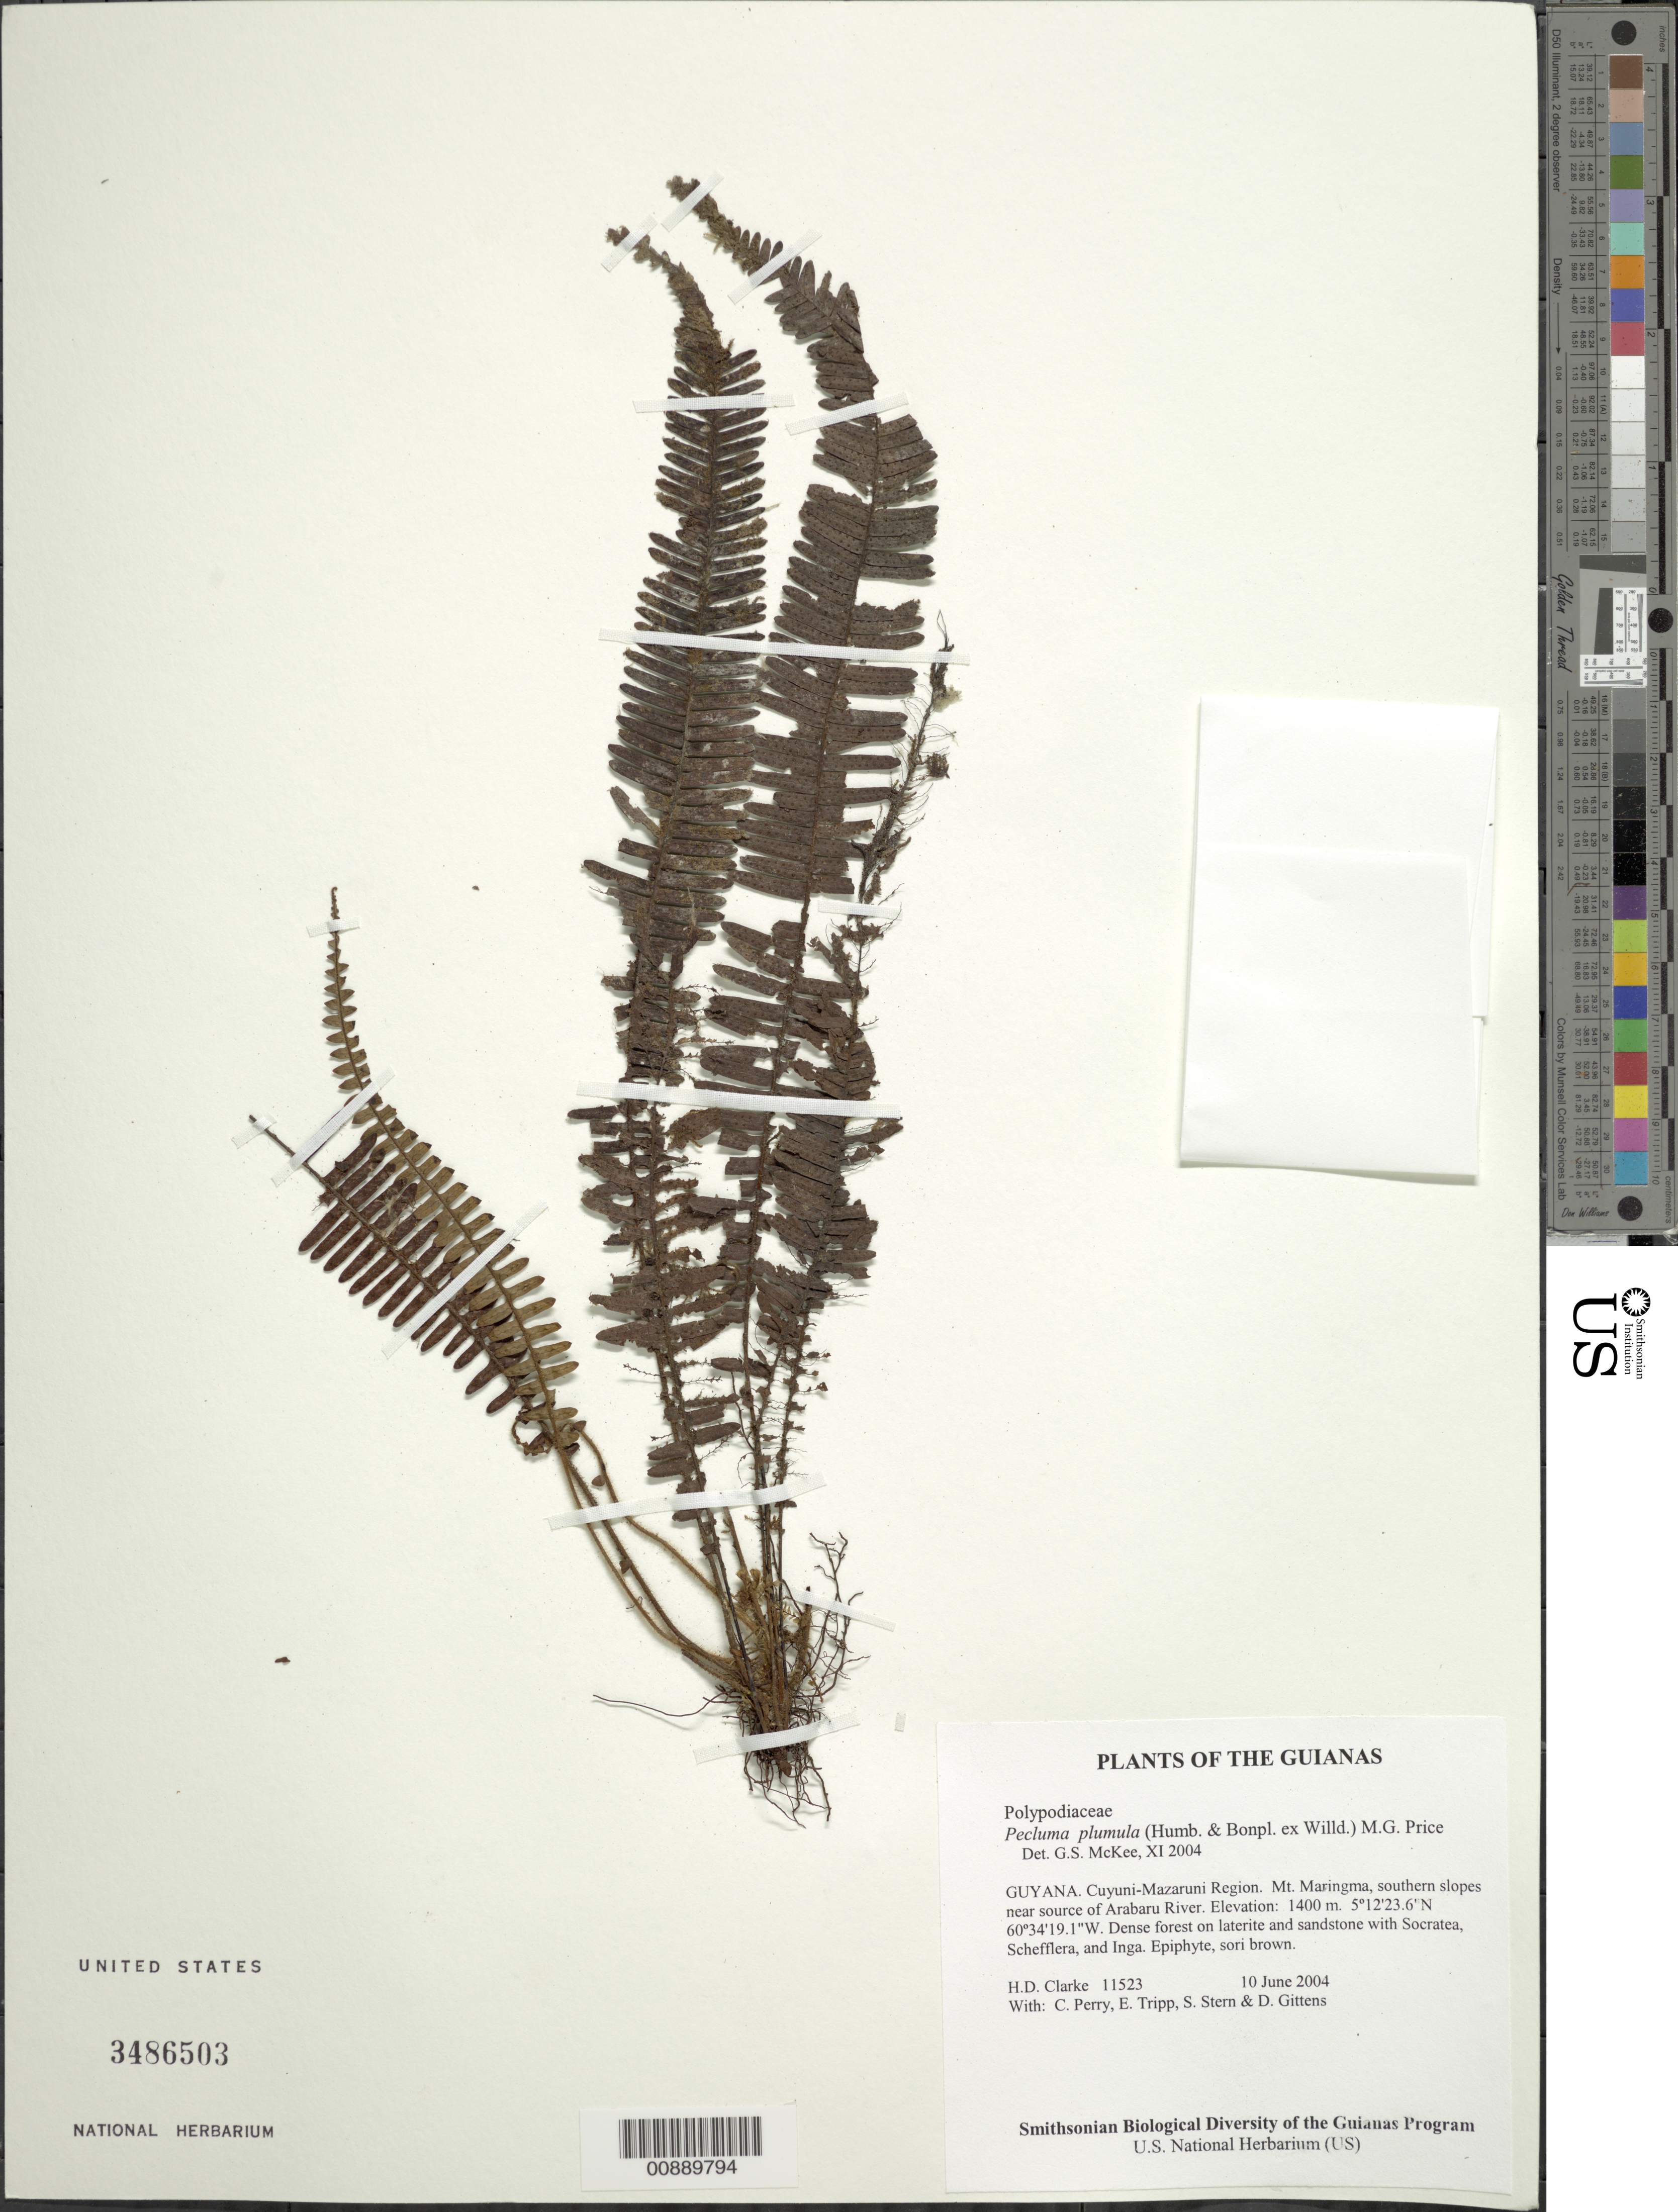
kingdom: Plantae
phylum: Tracheophyta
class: Polypodiopsida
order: Polypodiales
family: Polypodiaceae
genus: Pecluma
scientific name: Pecluma plumula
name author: (Humb. & Bonpl. ex Willd.) M.G. Price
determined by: McKee, G. S., (US), NMNH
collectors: H. D. Clarke, C. Perry, E. Tripp, S. R. Stern & D. Gittens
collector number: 11523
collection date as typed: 10 June 2004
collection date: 2004-06-10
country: Guyana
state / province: Cuyuni-Mazaruni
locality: Mt. Maringma, southern slopes near source of Arabaru River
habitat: Dense forest on laterite and sandstone with Socratea, Schefflera, and Inga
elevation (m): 1400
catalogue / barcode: US 3486503